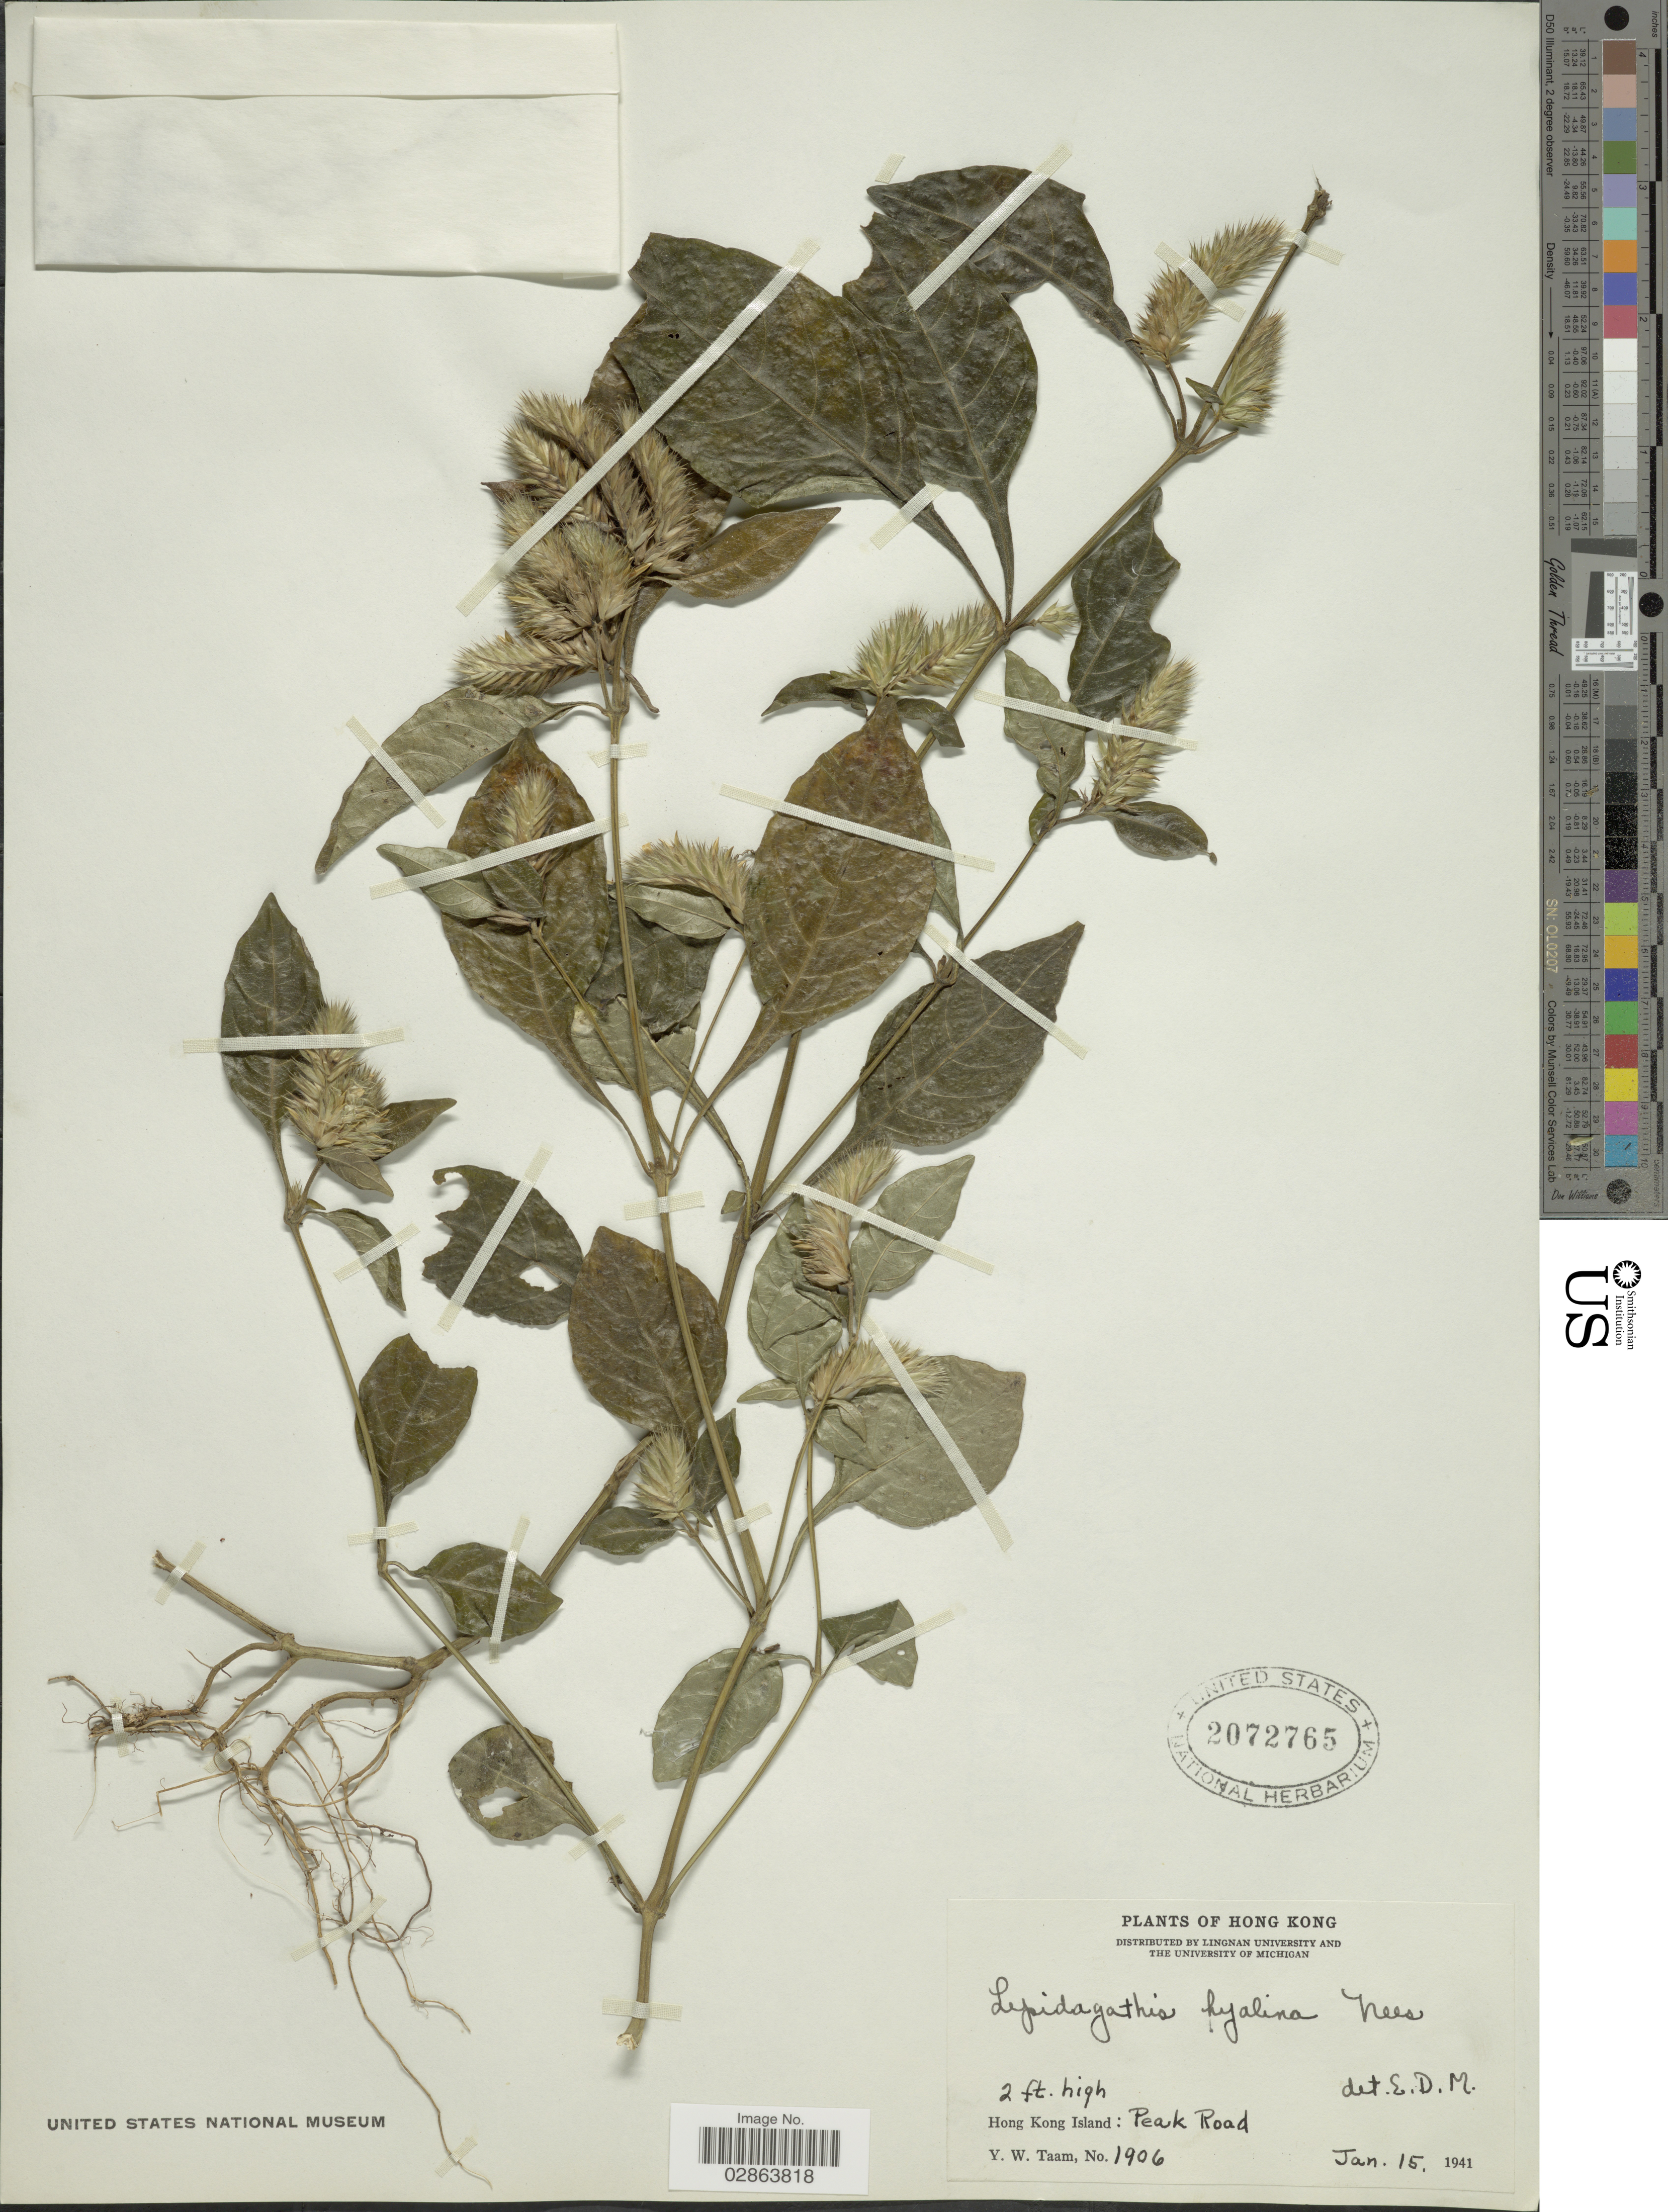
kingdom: Plantae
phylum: Tracheophyta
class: Magnoliopsida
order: Lamiales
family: Acanthaceae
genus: Lepidagathis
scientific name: Lepidagathis incurva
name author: Buch.-Ham. ex D. Don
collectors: Y. W. Taam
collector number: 1906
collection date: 1941-01-15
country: China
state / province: Hong Kong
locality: Hong Kong Island: Peak Road.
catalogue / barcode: US 2072765